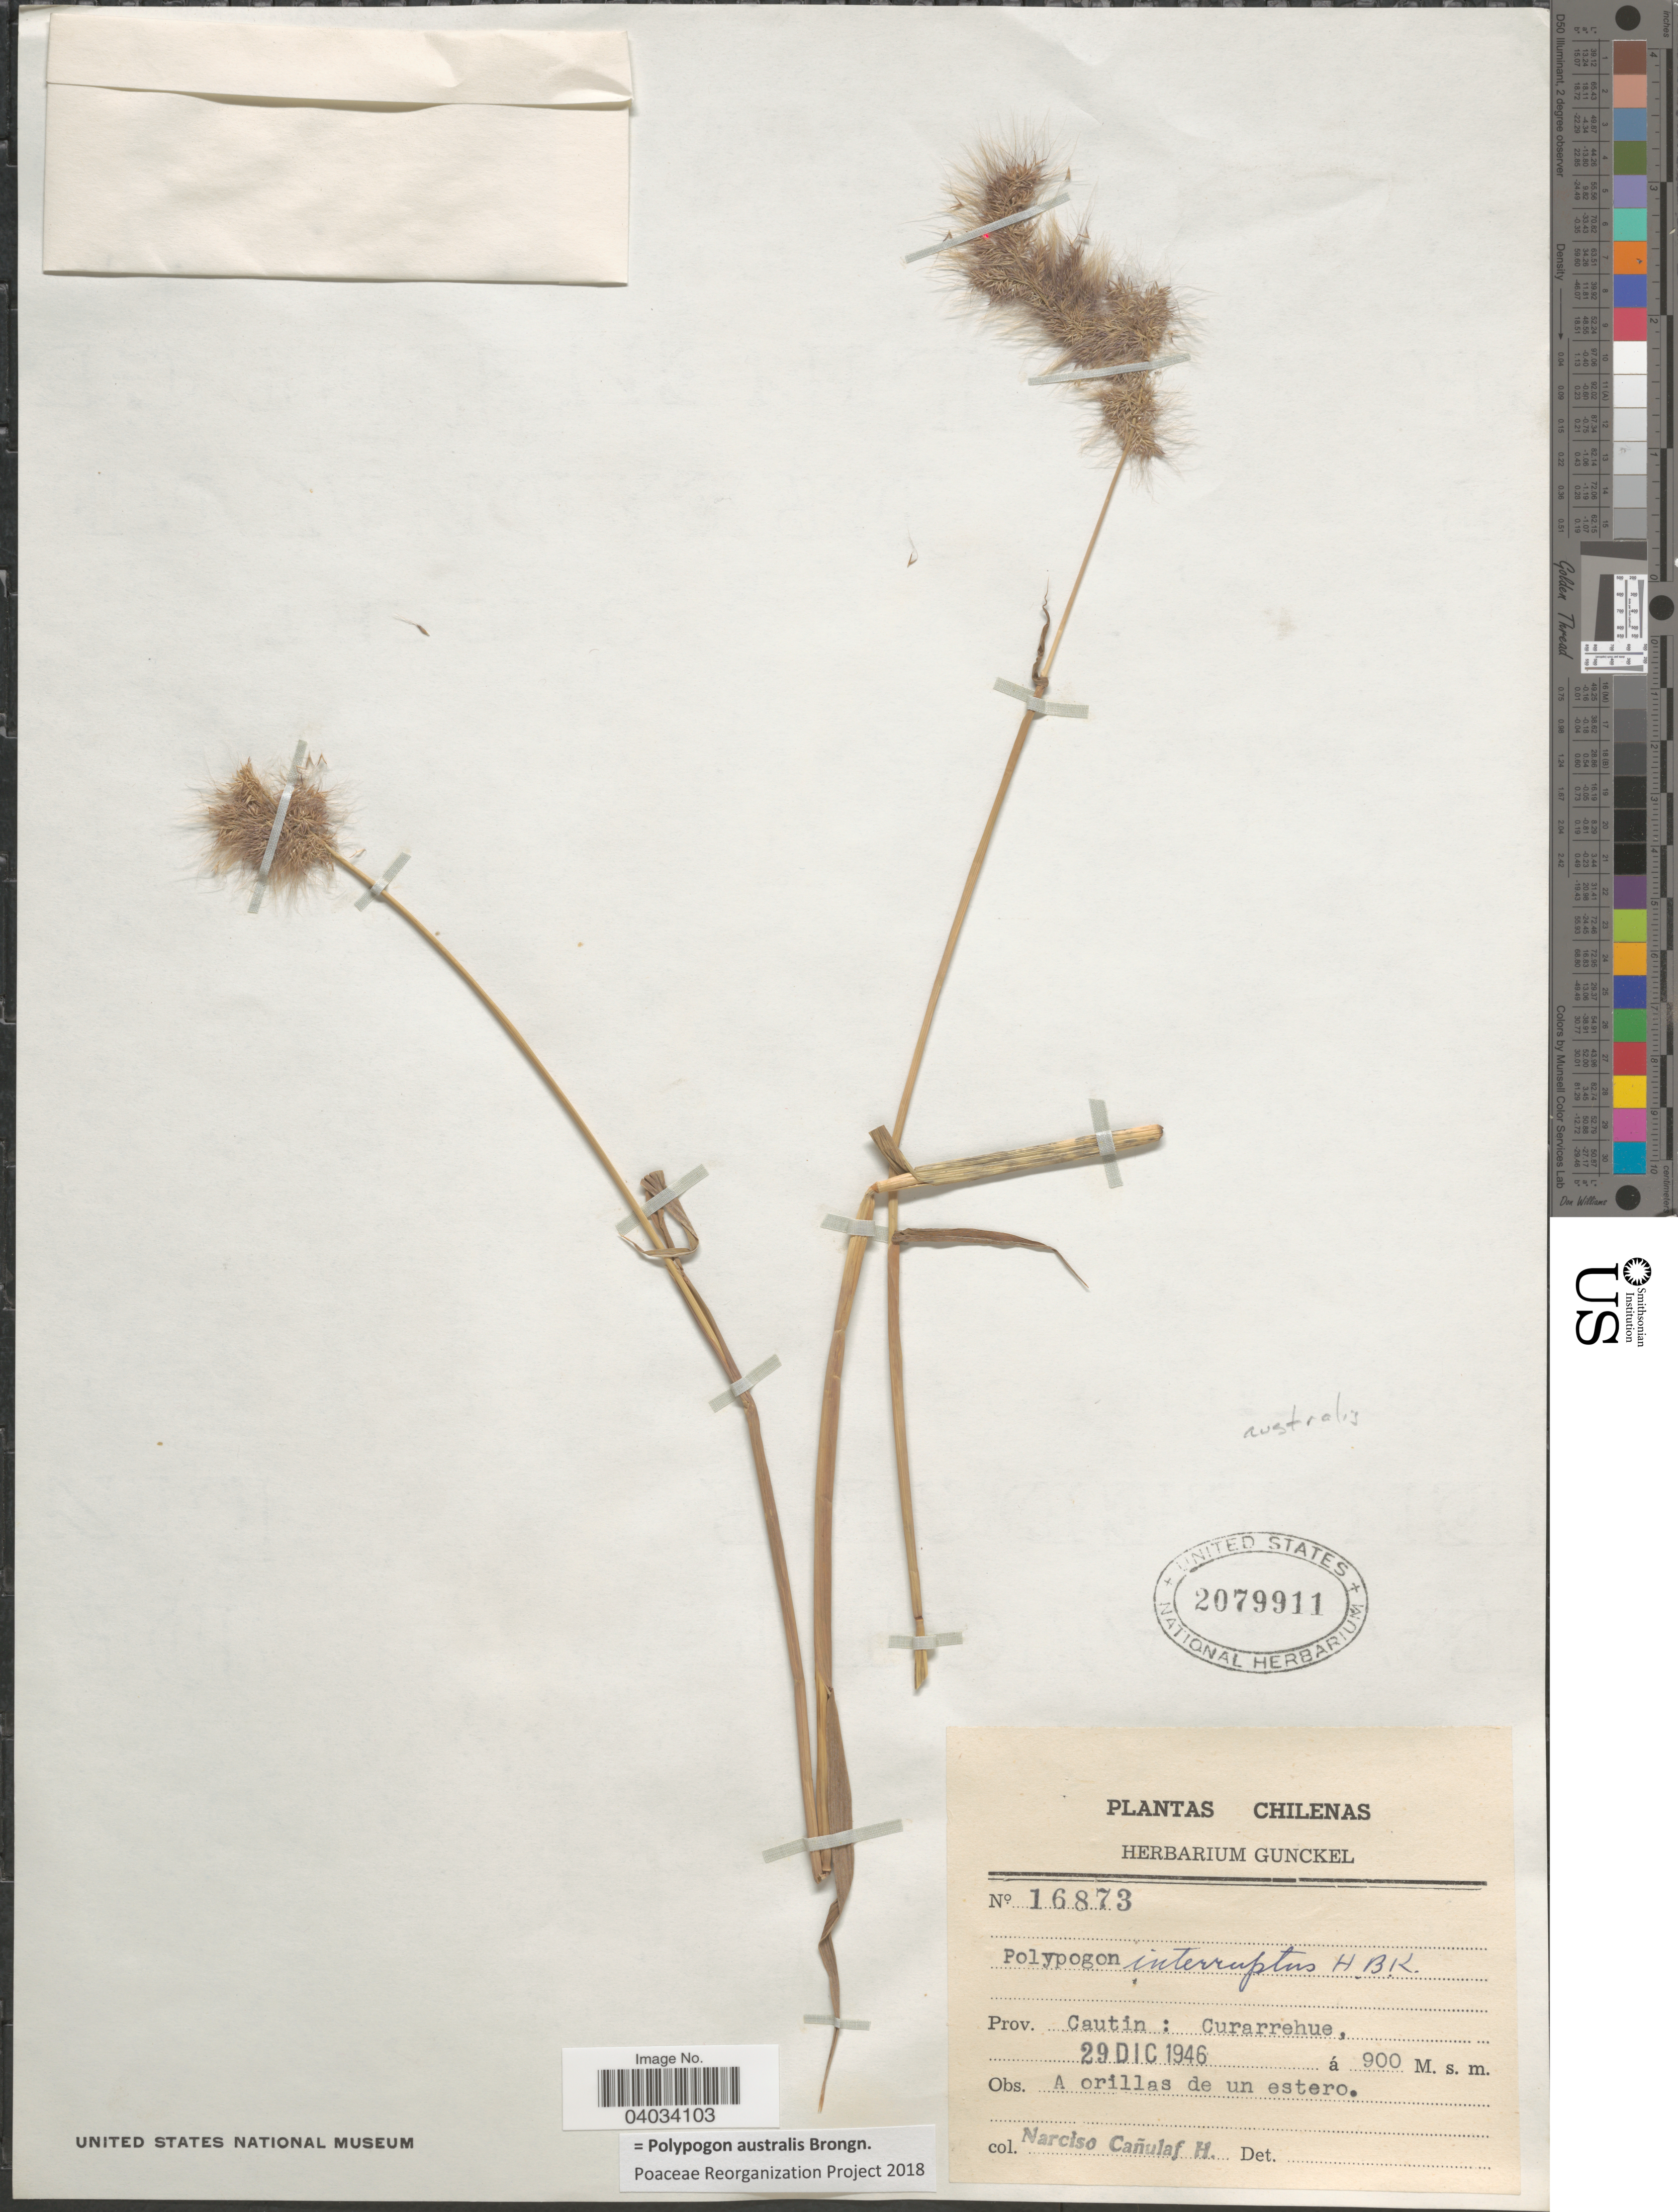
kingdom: Plantae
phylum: Tracheophyta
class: Liliopsida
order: Poales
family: Poaceae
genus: Polypogon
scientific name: Polypogon australis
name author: Brongn.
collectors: N. Canulaf H.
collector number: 16873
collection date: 1946-12-29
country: Chile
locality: Prov. Cautin: Curarrehue.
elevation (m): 900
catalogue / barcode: US 2079911